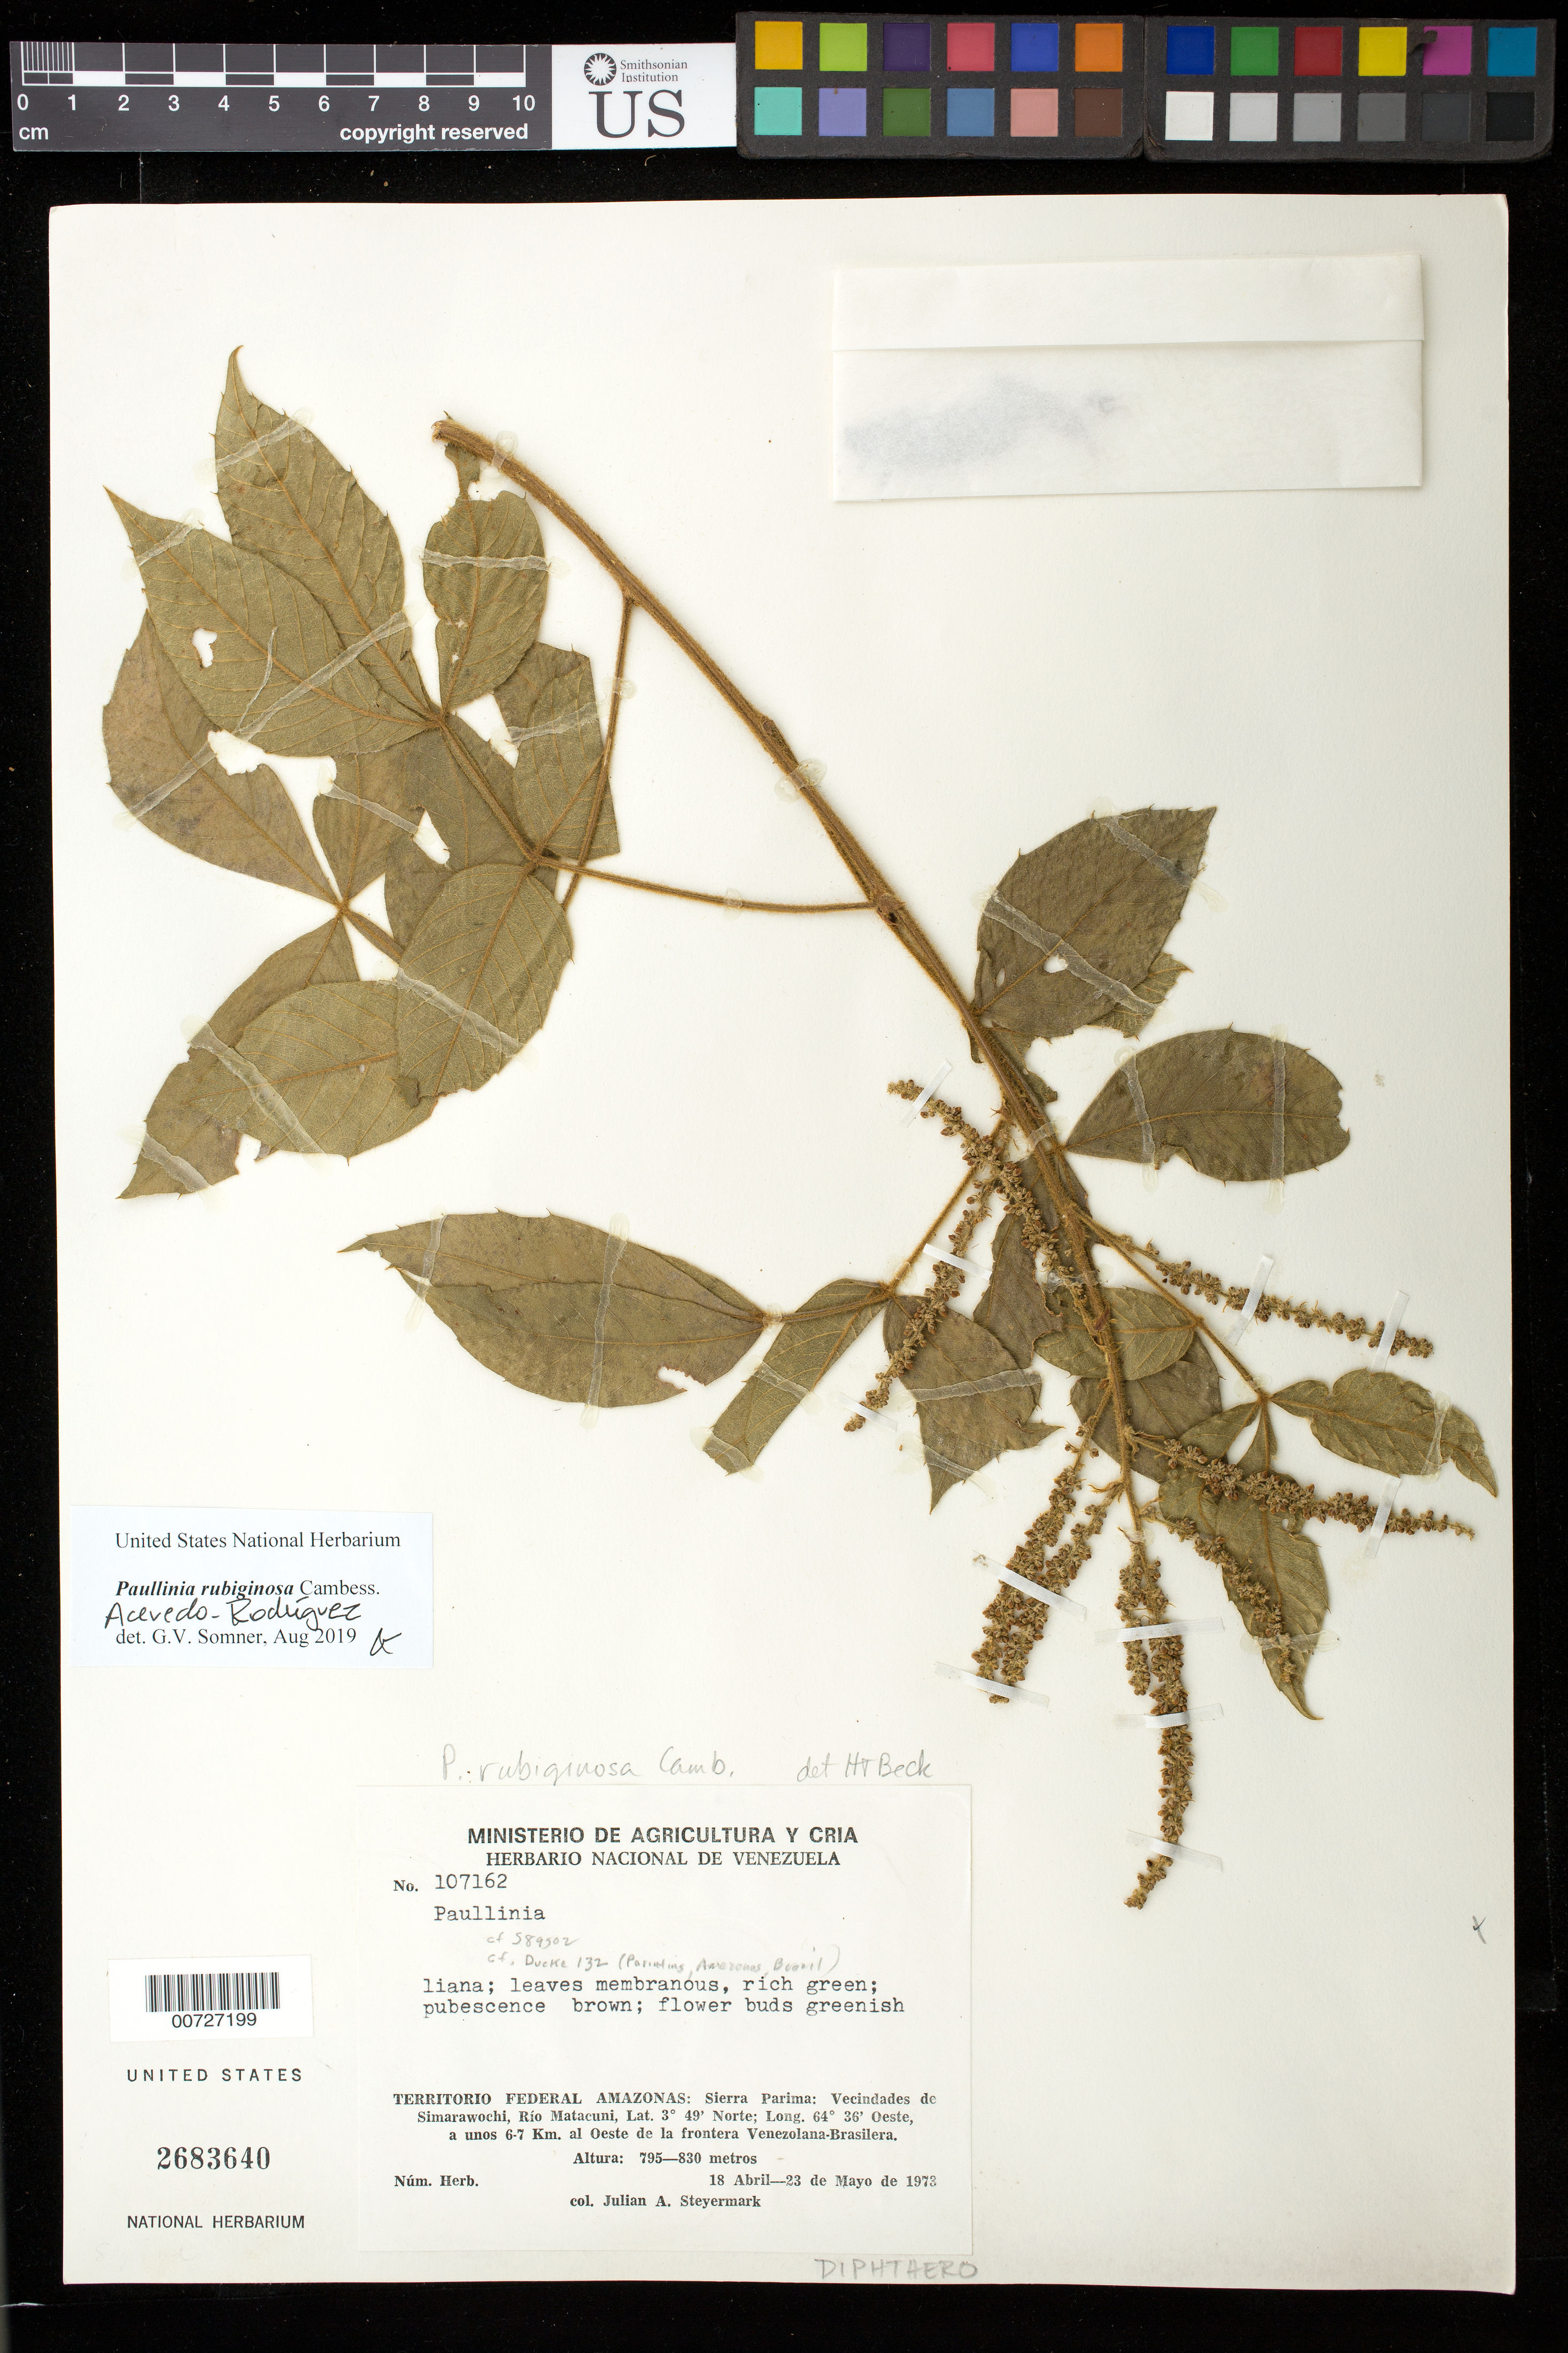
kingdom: Plantae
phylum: Tracheophyta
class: Magnoliopsida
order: Sapindales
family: Sapindaceae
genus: Paullinia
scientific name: Paullinia rubiginosa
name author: Cambess.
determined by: Beck, H. T.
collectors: J. Steyermark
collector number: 107162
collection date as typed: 18 Apr 1973 to 23 May 1973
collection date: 1973-04-18/1973-05-23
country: Venezuela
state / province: Amazonas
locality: Sierra Parima: Vicindades de Simarawochi, Rio Matacuni, a unos 6-7 km al oeste de la frontera Venezolana-Brasilera.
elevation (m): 795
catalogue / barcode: US 2683640